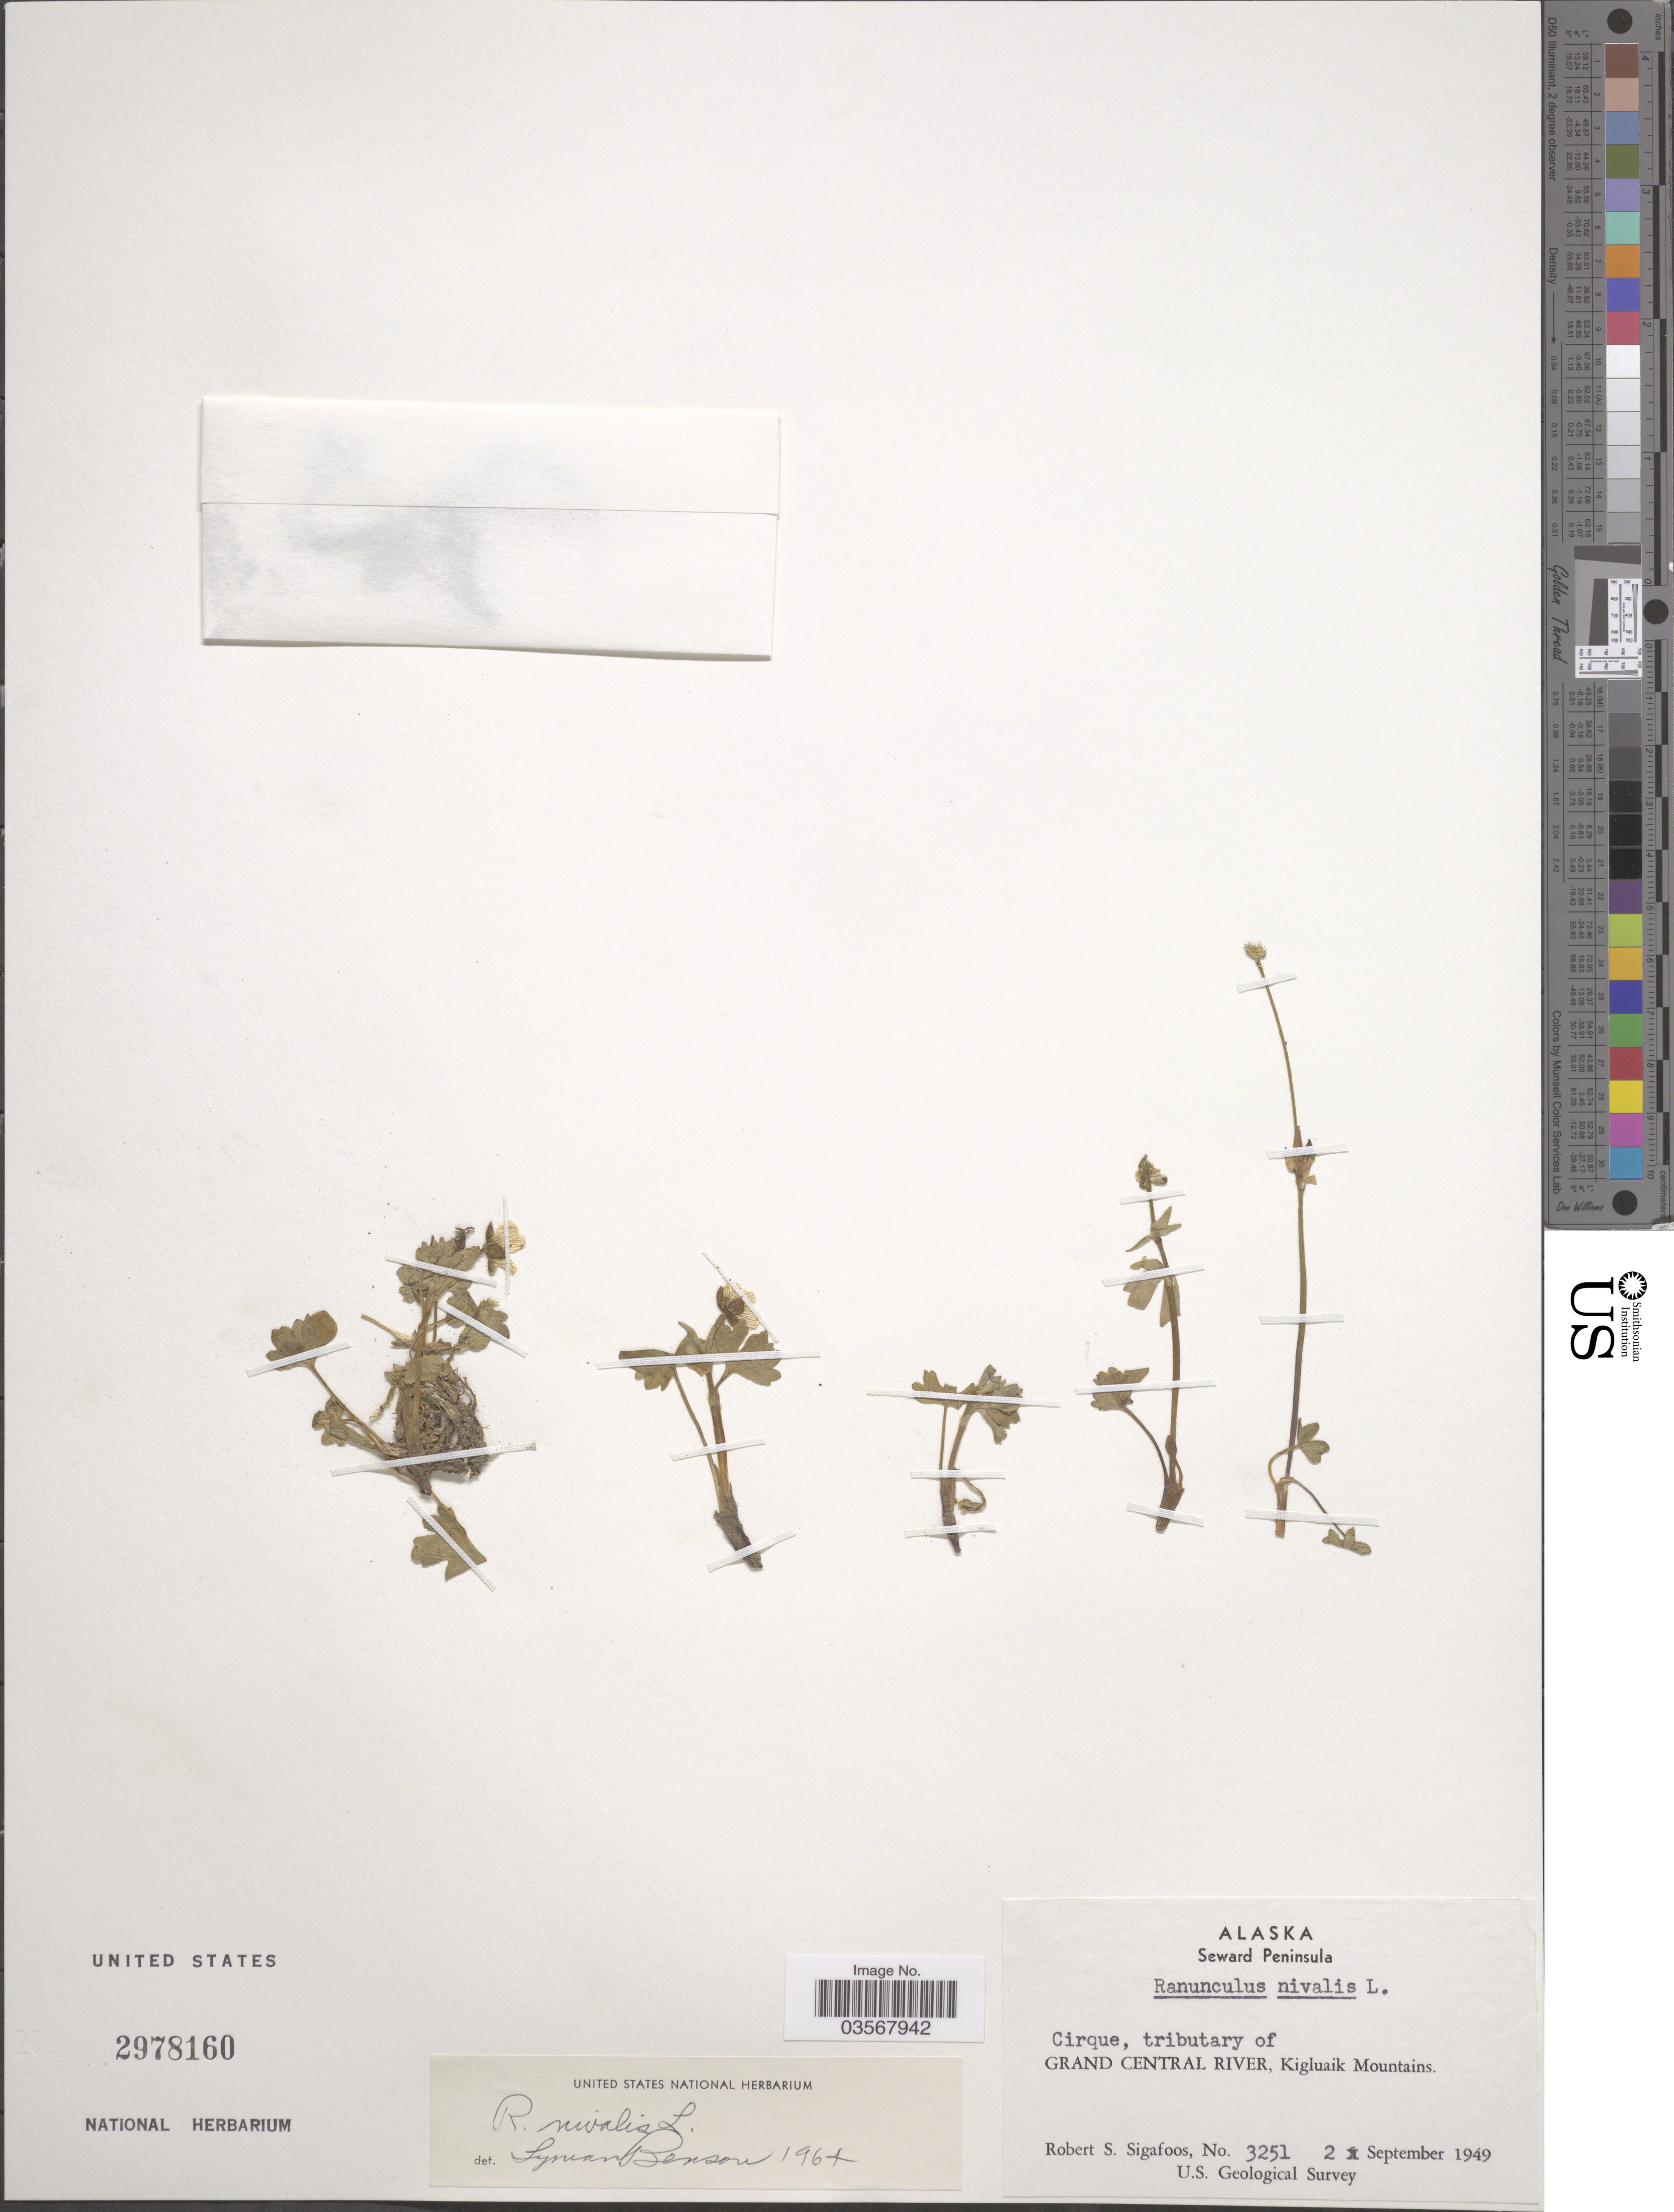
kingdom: Plantae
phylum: Tracheophyta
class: Magnoliopsida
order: Ranunculales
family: Ranunculaceae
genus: Ranunculus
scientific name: Ranunculus nivalis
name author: L.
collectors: R. Sigafoos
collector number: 3251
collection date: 1949-09-02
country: United States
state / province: Alaska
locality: Seward Peninsula. Cirque, tributary of Grand Central River, Kigluaik Mountains.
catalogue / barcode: US 2978160